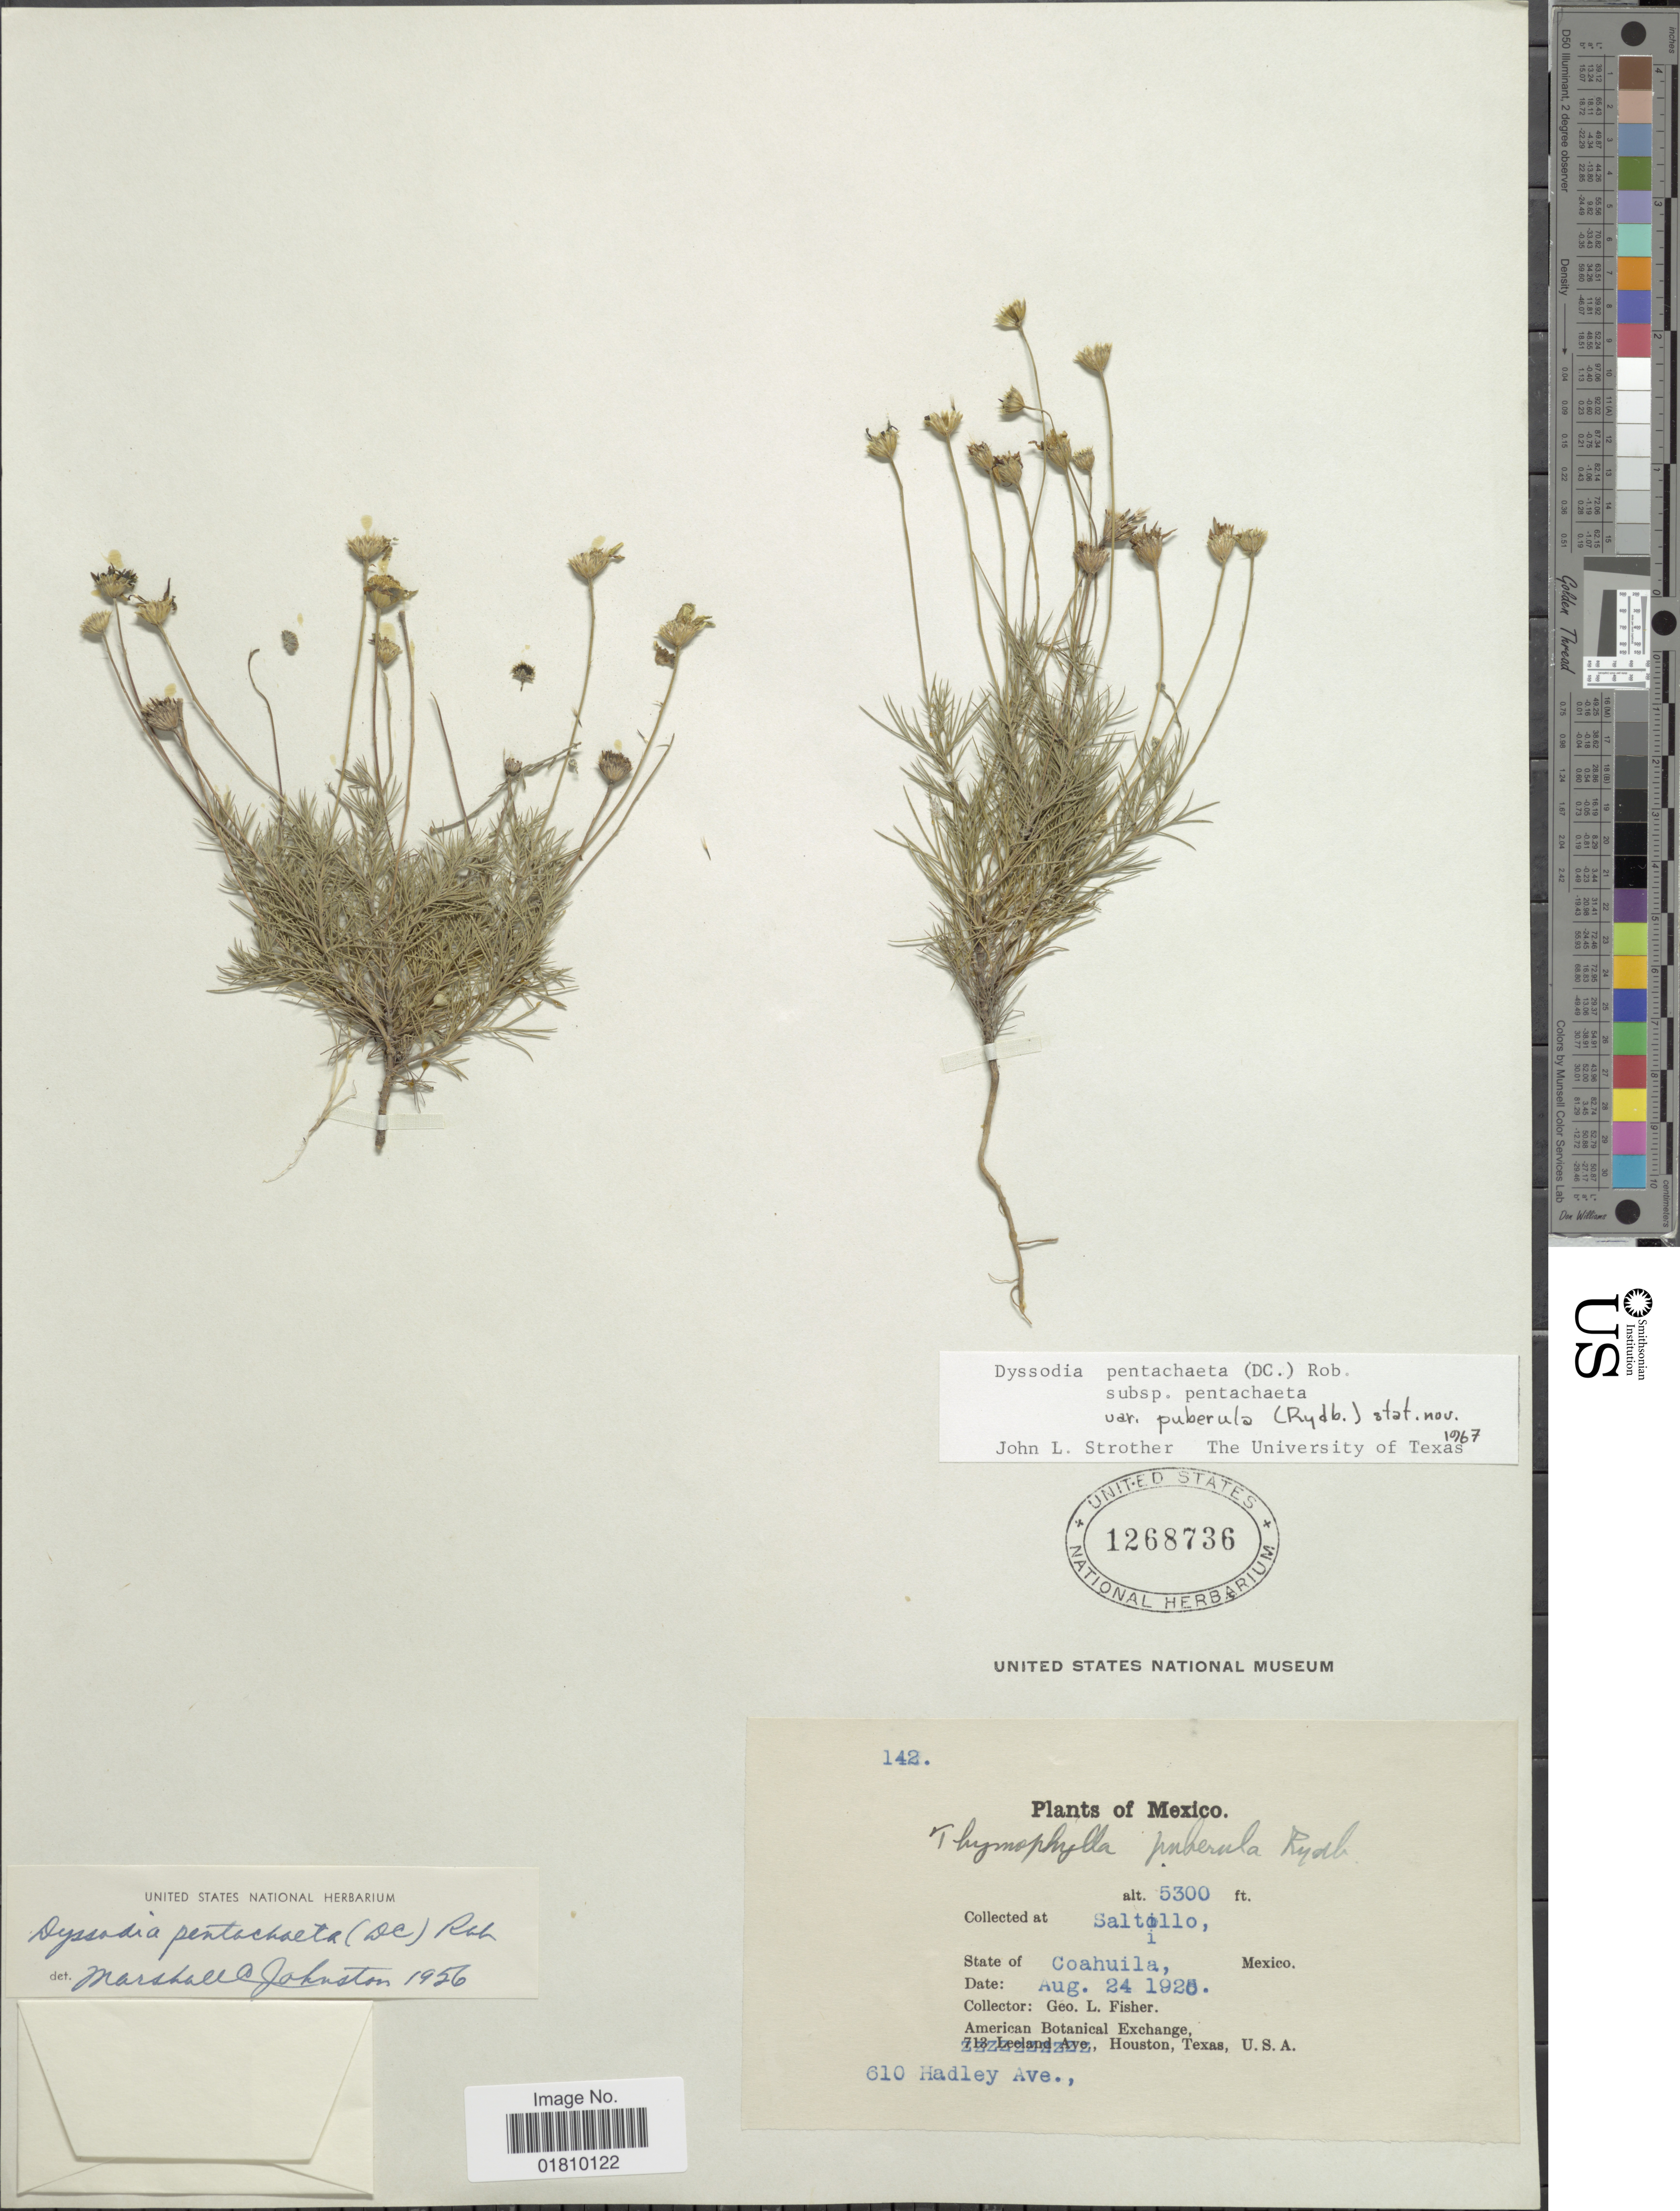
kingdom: Plantae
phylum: Tracheophyta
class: Magnoliopsida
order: Asterales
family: Asteraceae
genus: Thymophylla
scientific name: Thymophylla pentachaeta var. puberula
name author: (Rydb.) Strother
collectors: G. L. Fisher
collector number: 142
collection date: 1920-08-24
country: Mexico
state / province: Coahuila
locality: Saltillo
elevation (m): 1615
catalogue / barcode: US 1268736